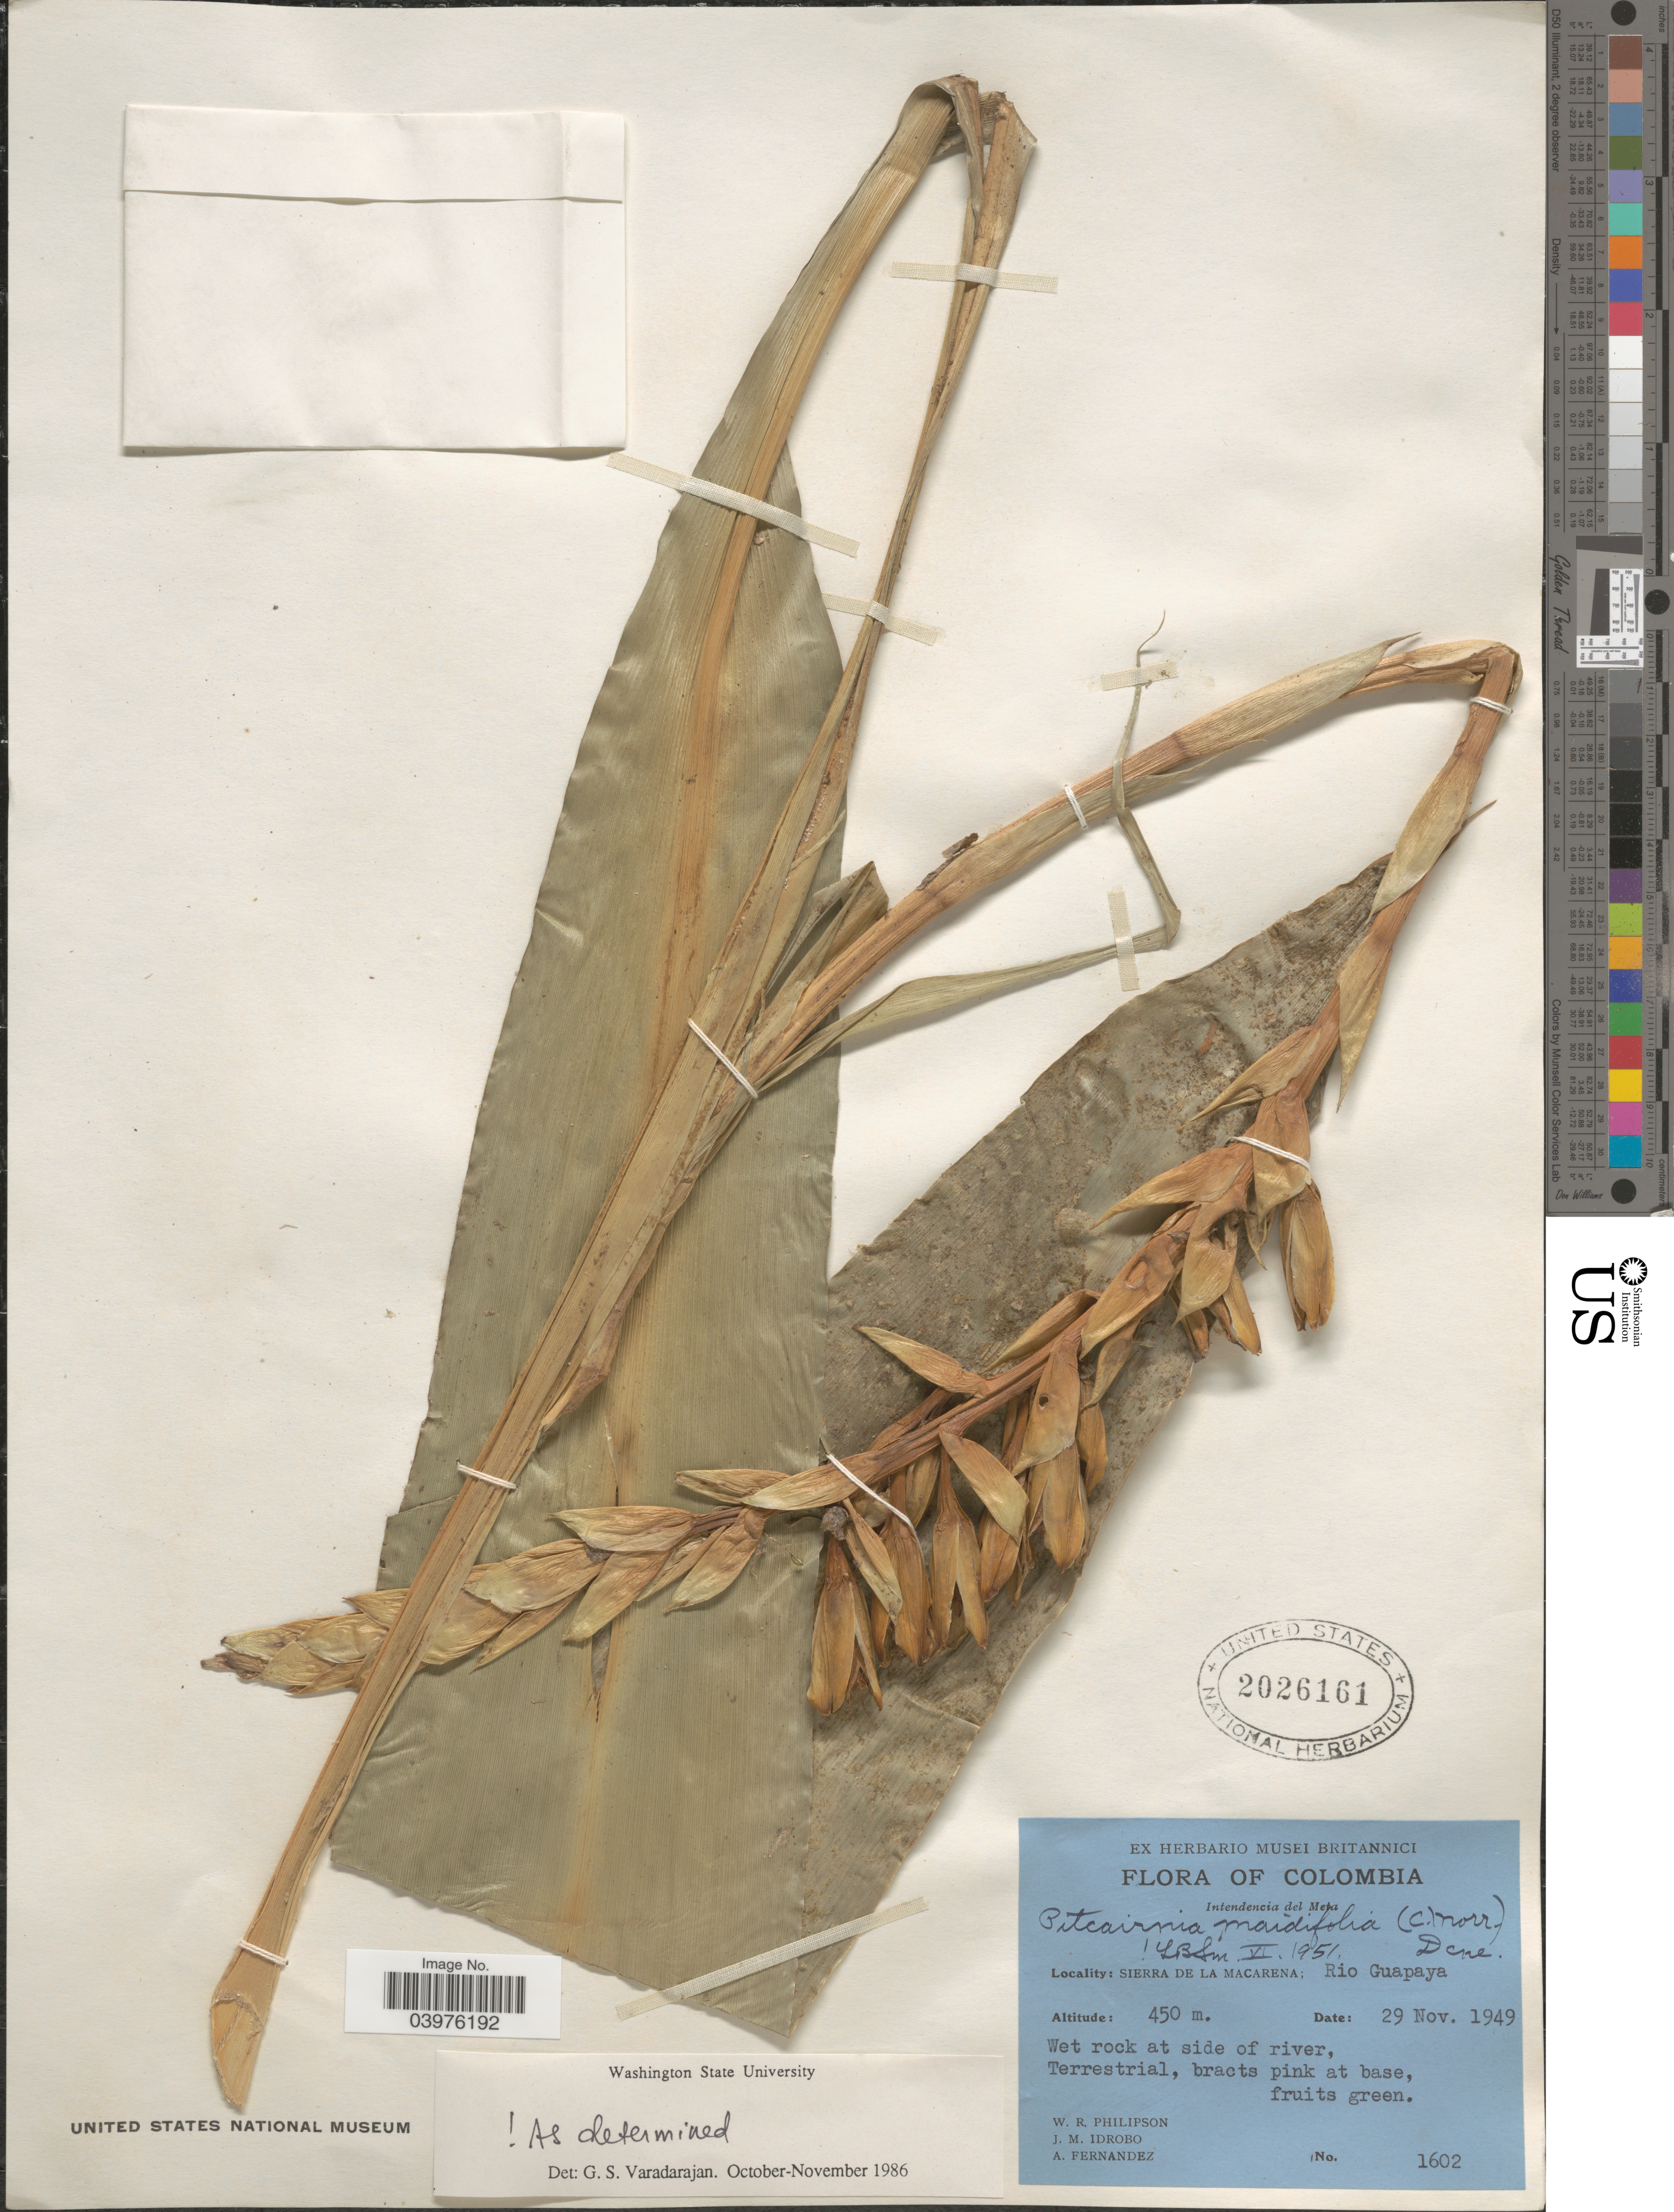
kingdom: Plantae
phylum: Tracheophyta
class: Liliopsida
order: Poales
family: Bromeliaceae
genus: Pitcairnia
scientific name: Pitcairnia maidifolia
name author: (C. Morren) Decne. ex Planch.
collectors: W. R. Philipson, J. M. Idrobo & A. Fernandez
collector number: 1602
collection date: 1949-11-29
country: Colombia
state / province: Meta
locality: Intendencia del Meta. Sierra de la Macarena; Rio Guapaya. Wet rock at side of river.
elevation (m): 450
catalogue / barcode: US 2026161